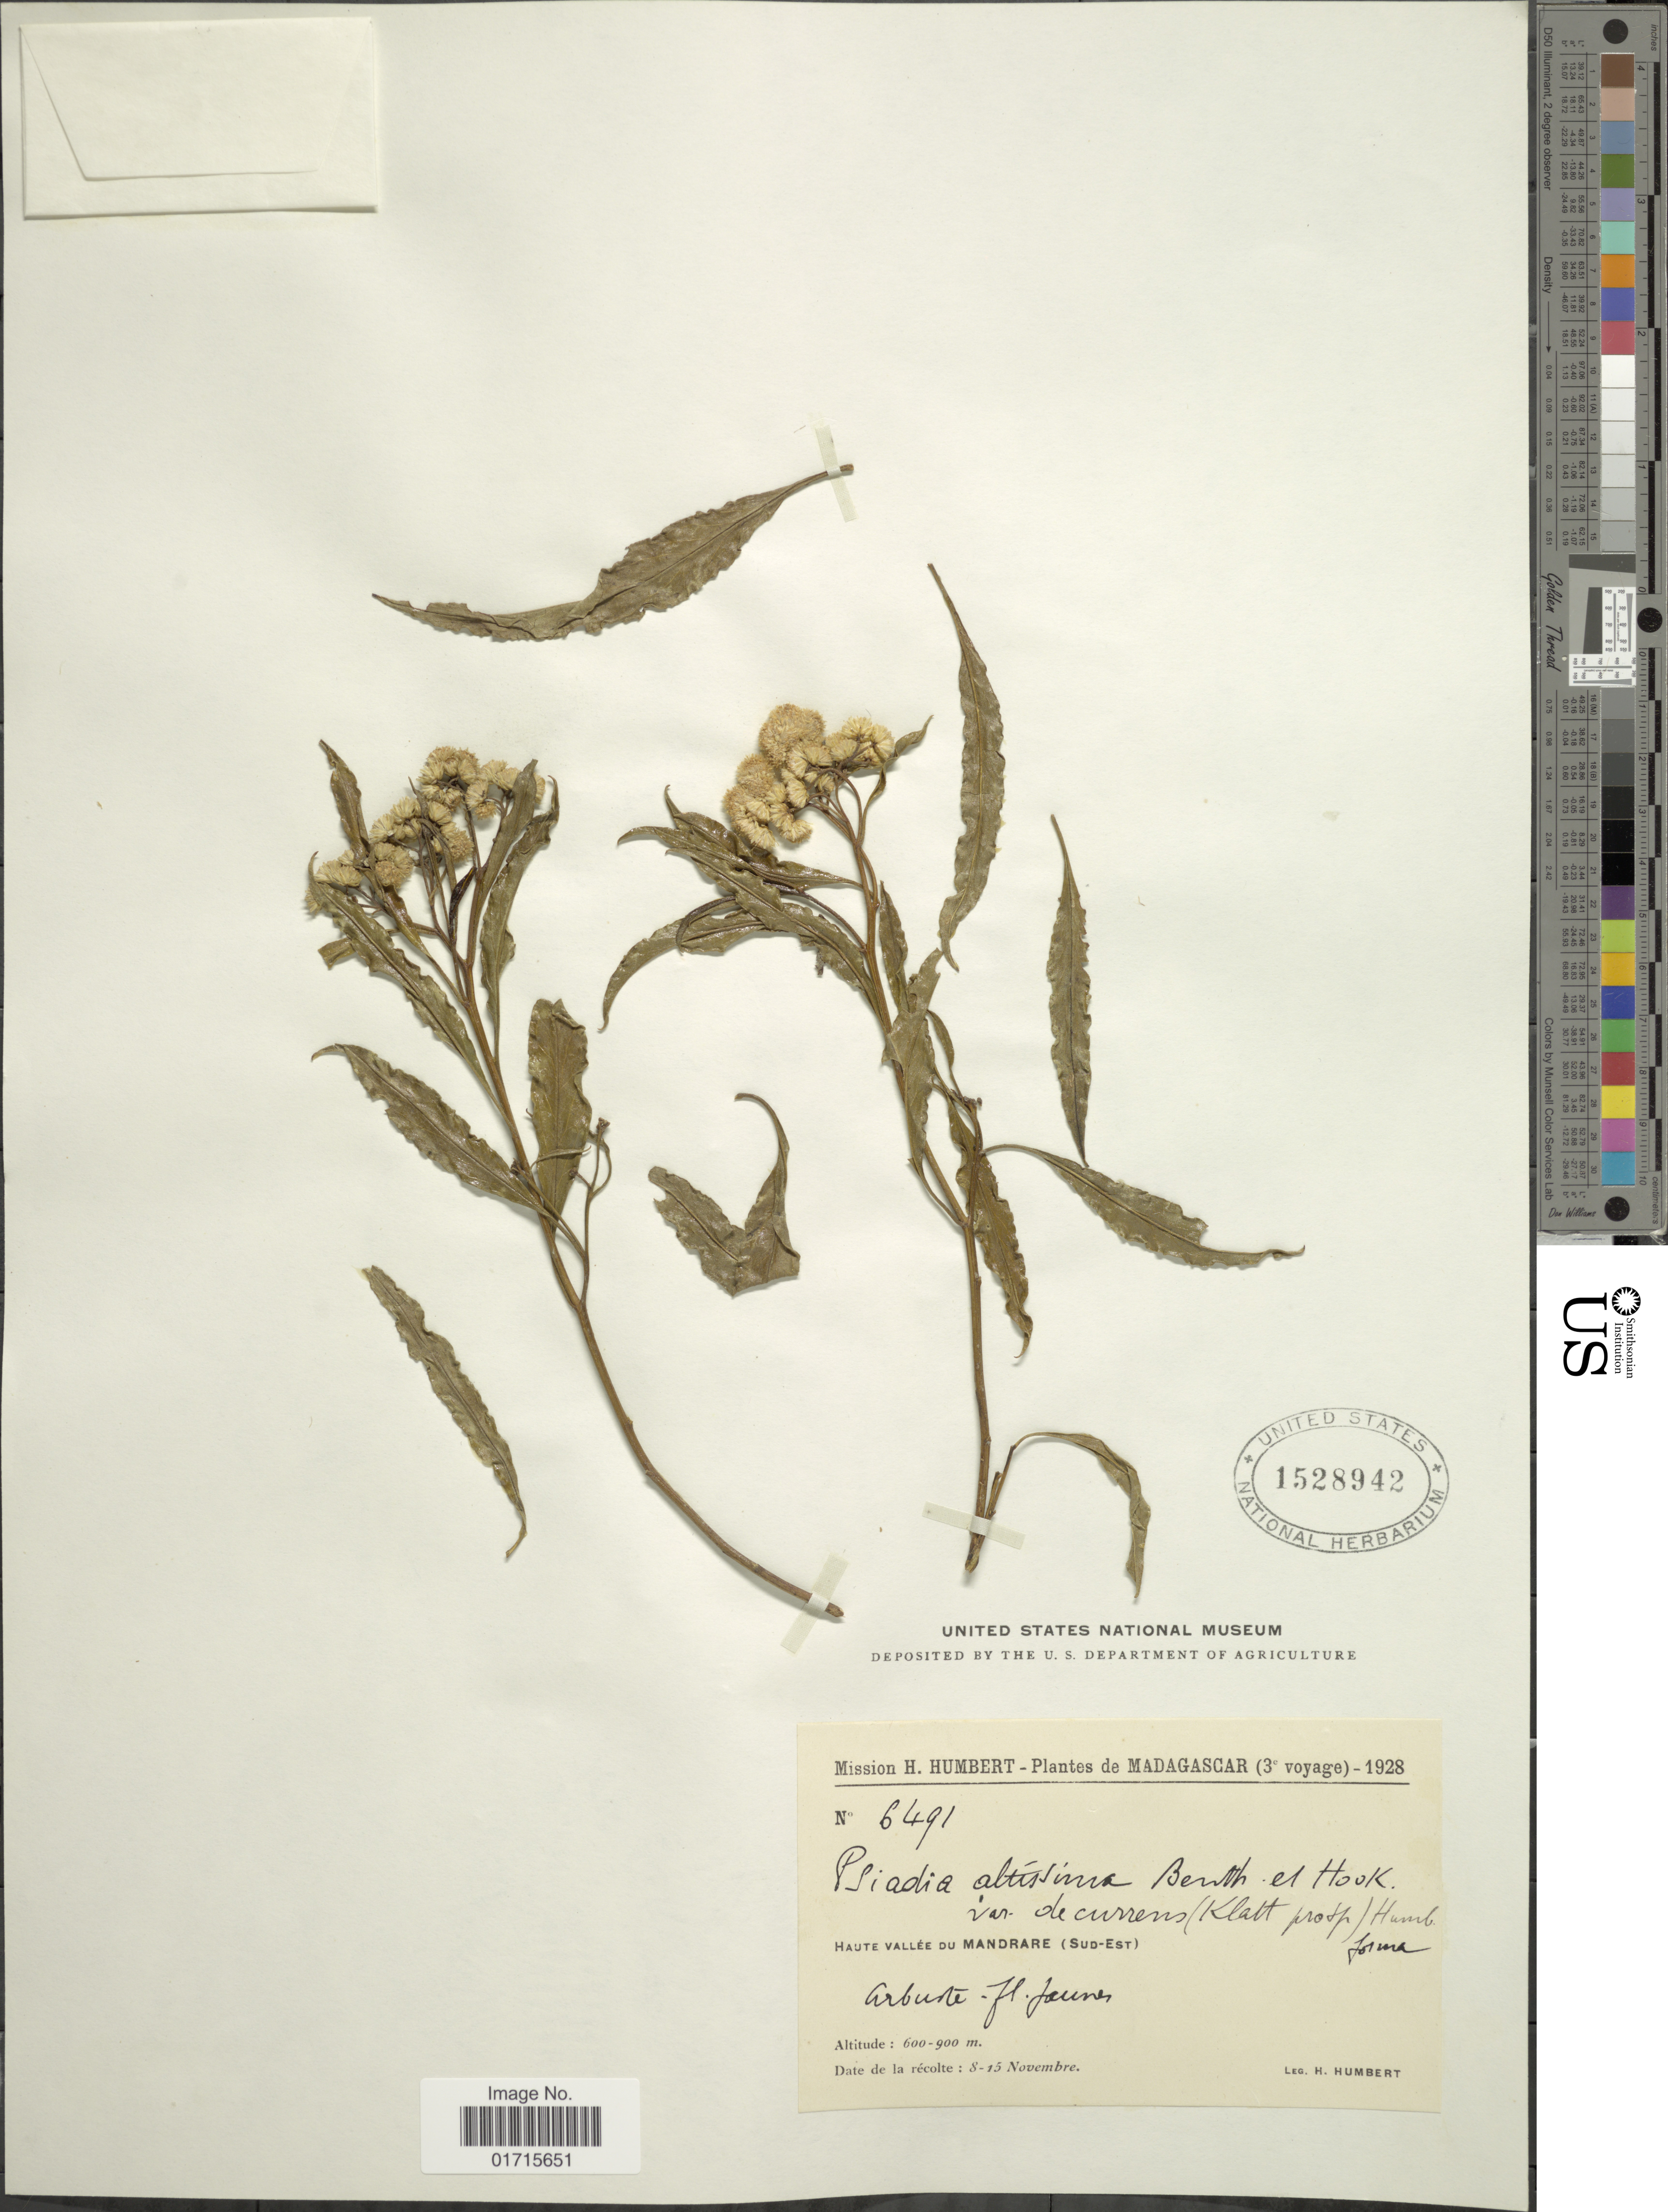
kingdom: Plantae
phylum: Tracheophyta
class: Magnoliopsida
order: Asterales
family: Asteraceae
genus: Psiadia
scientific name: Psiadia altissima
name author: Benth.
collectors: H. Humbert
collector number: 6491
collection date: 1928-11-08/1928-11-15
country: Madagascar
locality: Haute Vallee du mandrare (Sud-Est)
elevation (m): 60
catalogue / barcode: US 1528942